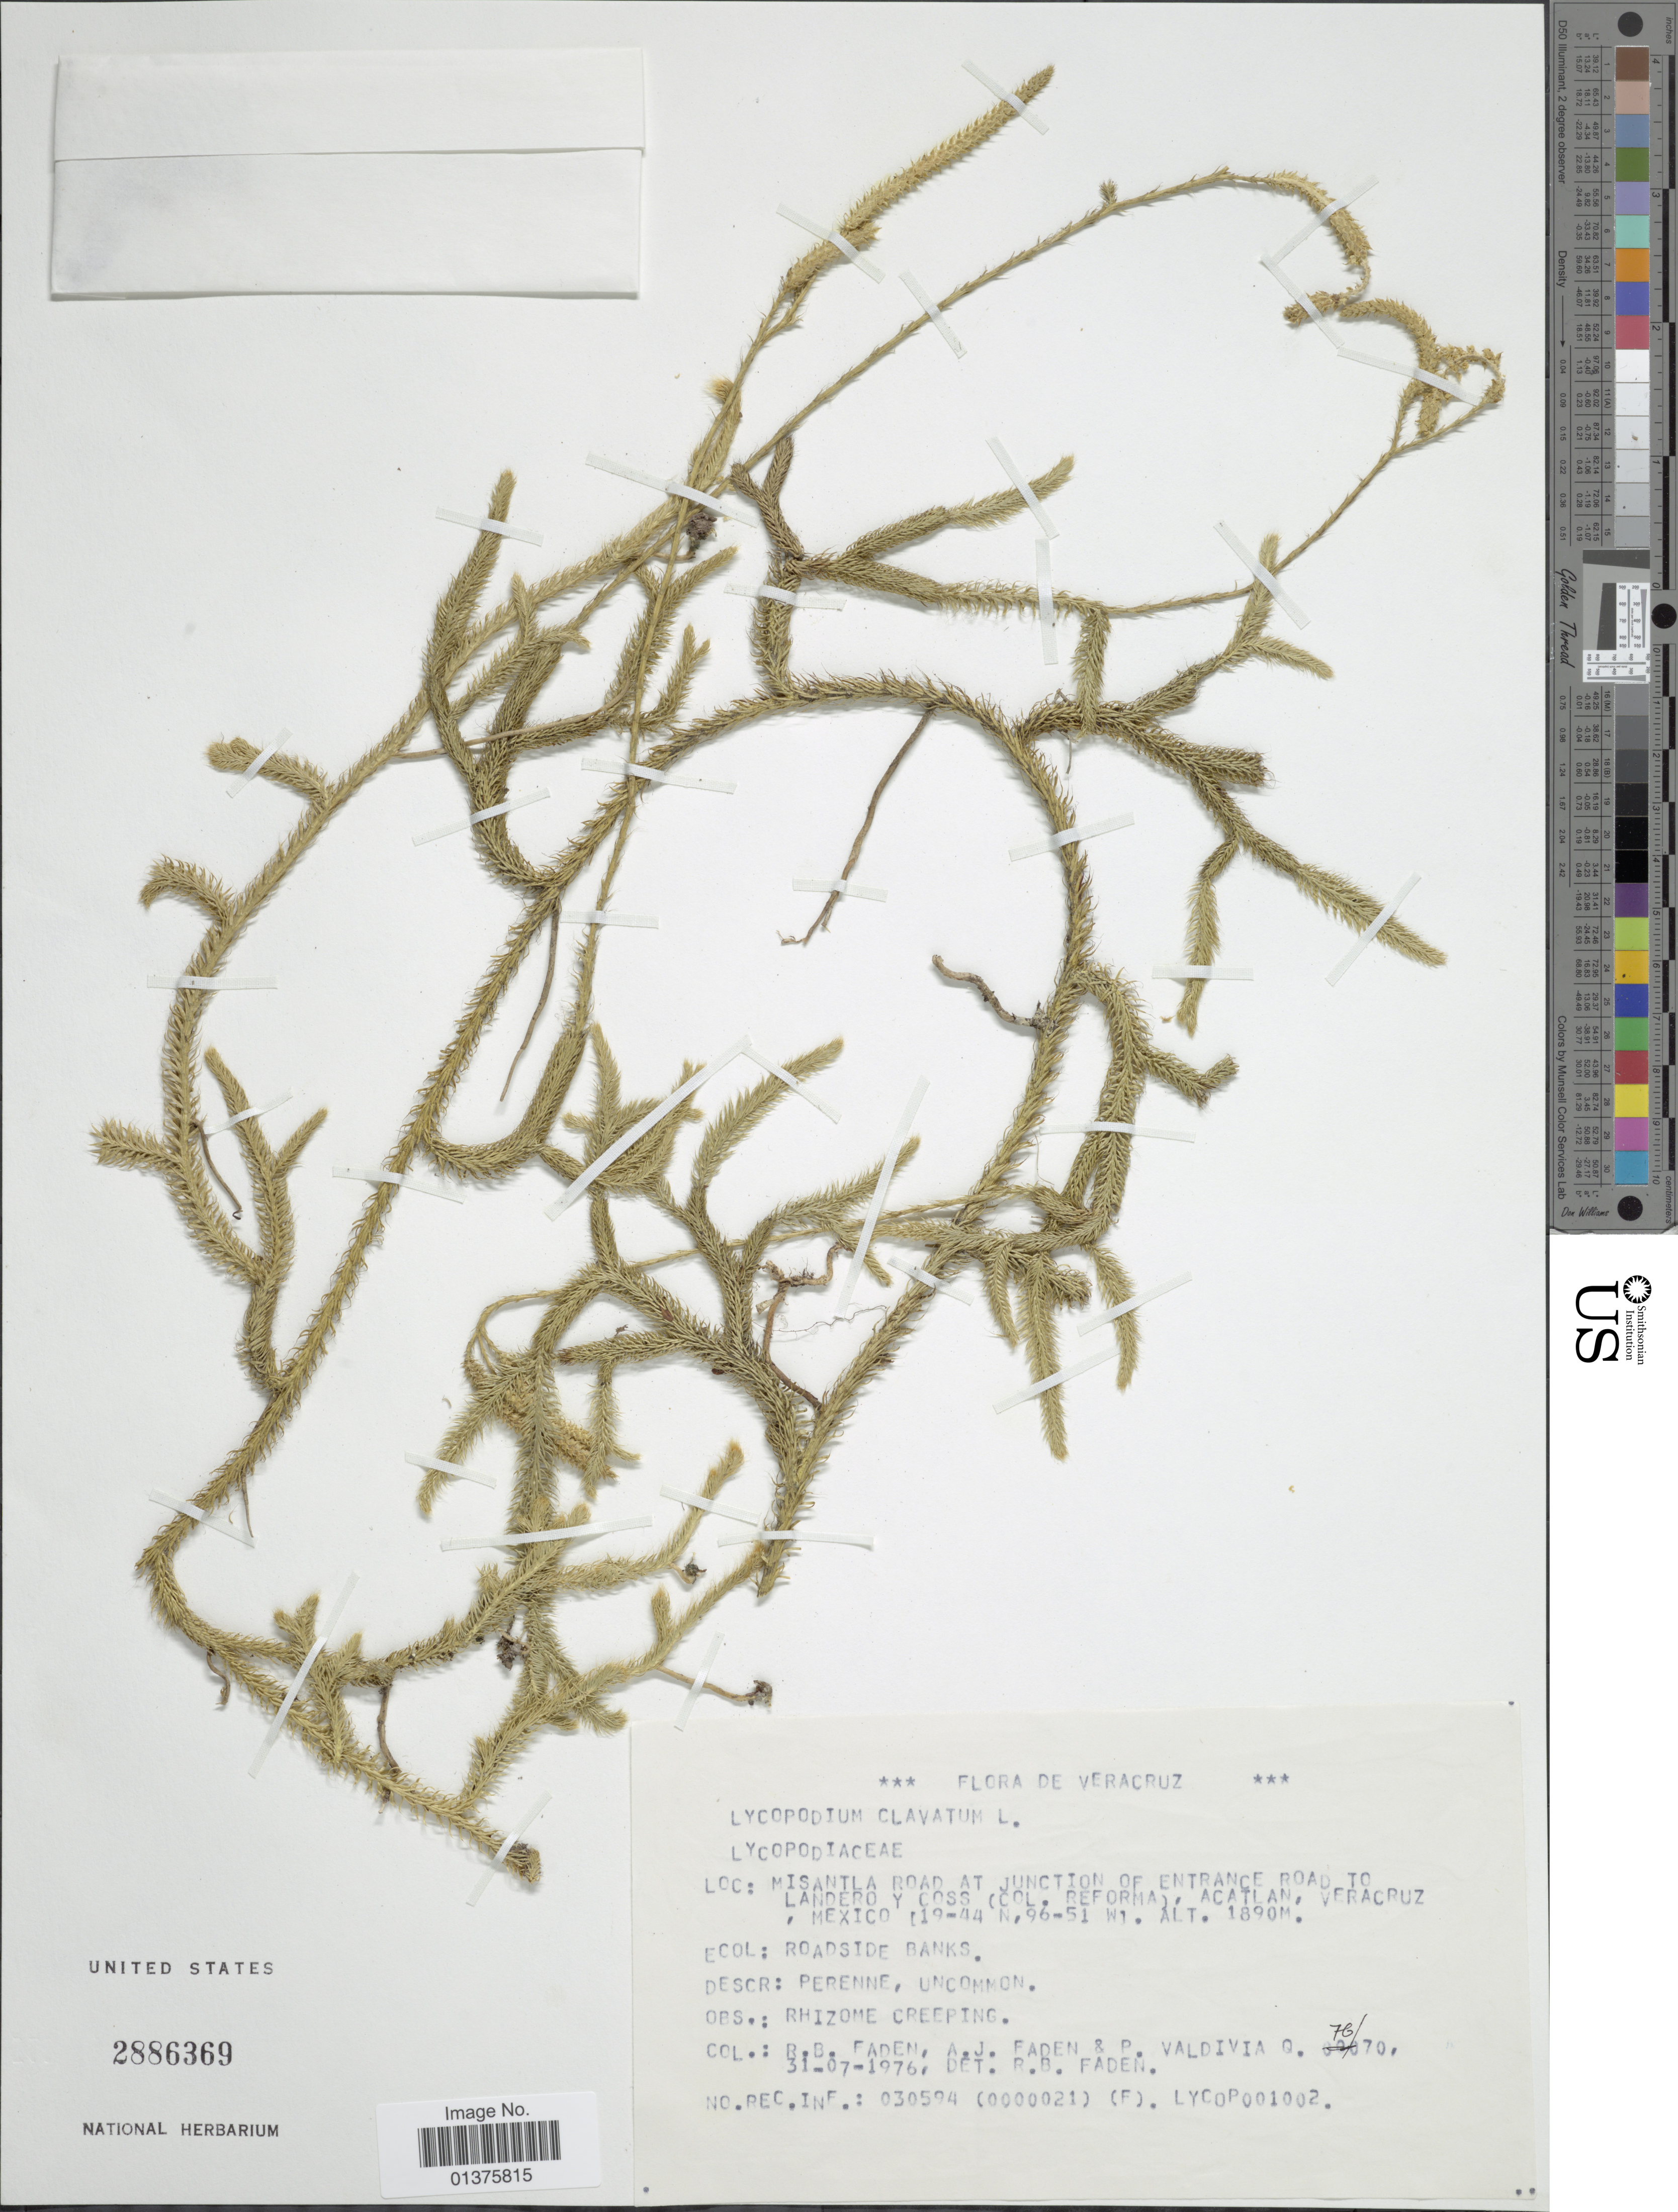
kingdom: Plantae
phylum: Tracheophyta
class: Lycopodiopsida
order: Lycopodiales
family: Lycopodiaceae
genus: Lycopodium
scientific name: Lycopodium clavatum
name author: L.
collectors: R. B. Faden, A. J. Faden & P. E. Valdivia Q.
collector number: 76/70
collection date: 1976-07-31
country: Mexico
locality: Misanila Road at Junction of entrance road to Landero y coss cool reformas, Acatlan, Veracruz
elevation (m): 1890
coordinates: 19-44, 96-51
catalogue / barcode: US 2886369